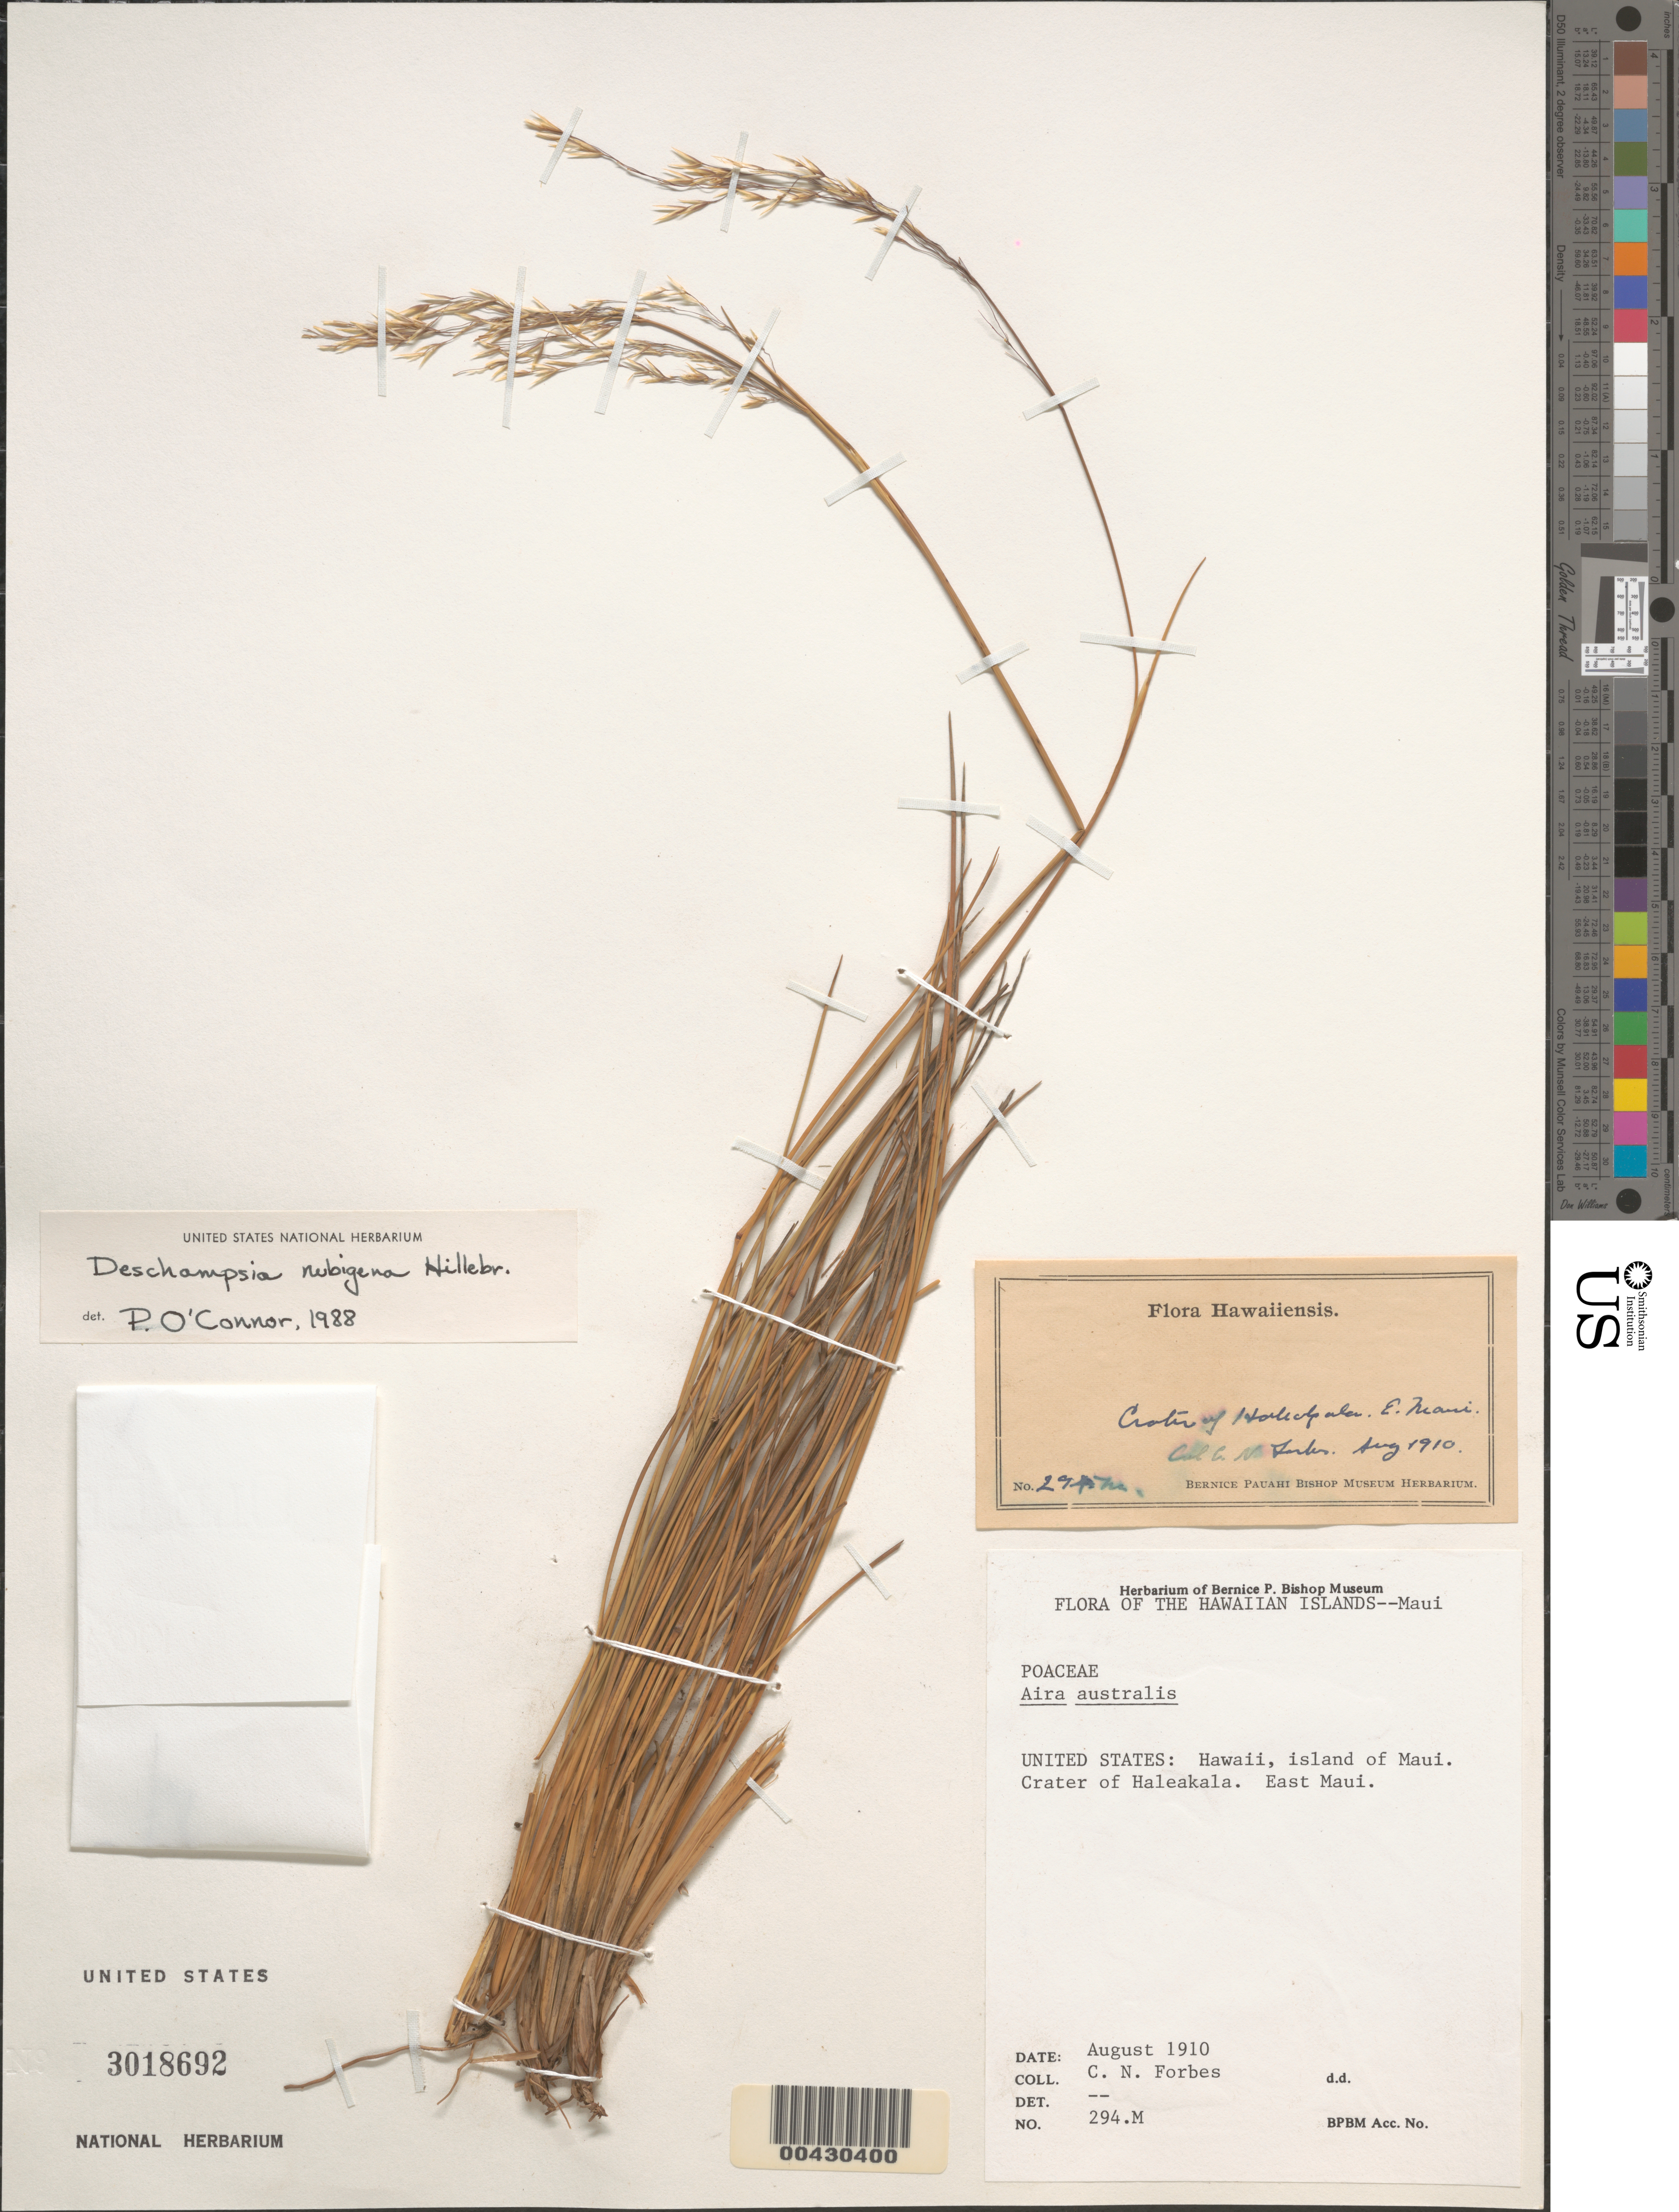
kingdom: Plantae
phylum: Tracheophyta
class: Liliopsida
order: Poales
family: Poaceae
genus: Deschampsia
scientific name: Deschampsia nubigena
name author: Hillebr.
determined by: O'Connor, P.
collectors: C. N. Forbes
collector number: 294.M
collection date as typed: Aug 1910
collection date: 1910-08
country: United States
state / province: Hawaii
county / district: Maui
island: Maui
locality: Crater of Haleakala, East Maui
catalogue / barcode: US 3018692